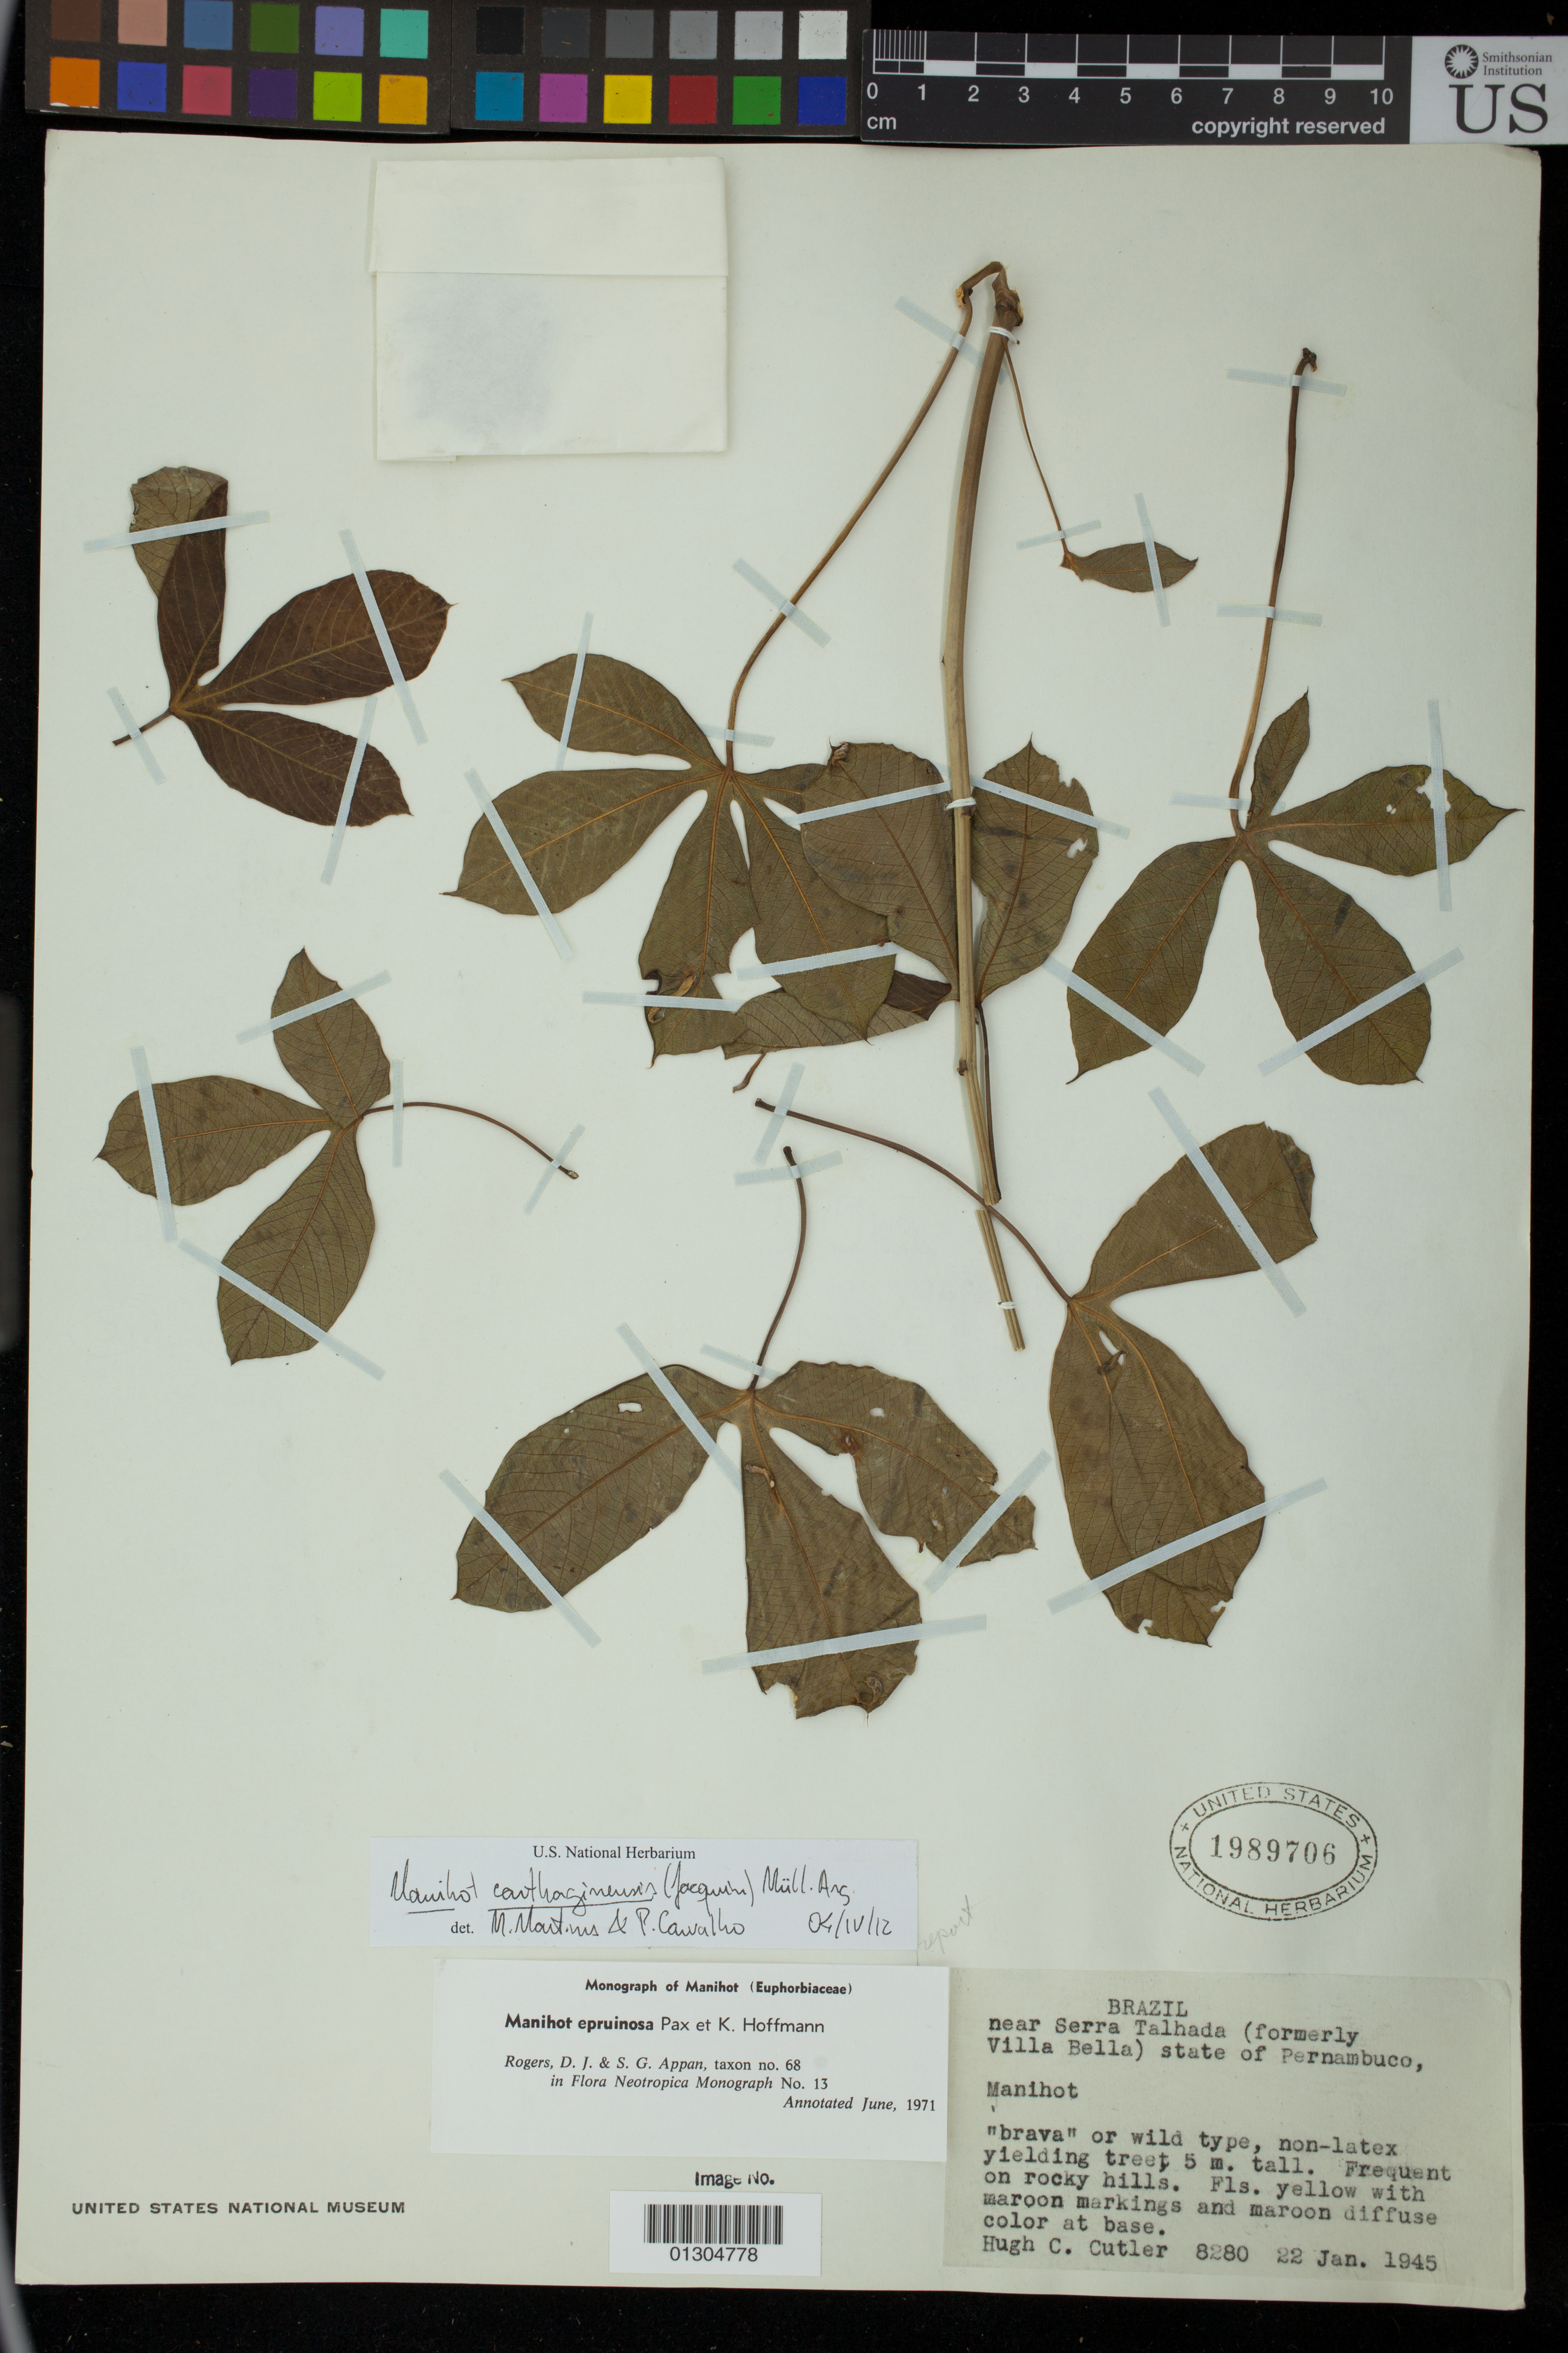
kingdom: Plantae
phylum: Tracheophyta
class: Magnoliopsida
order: Malpighiales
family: Euphorbiaceae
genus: Manihot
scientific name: Manihot carthagenensis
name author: (Jacq.) Müll. Arg.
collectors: H. C. Cutler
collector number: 8280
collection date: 1945-01-22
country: Brazil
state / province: Pernambuco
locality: near Serra Talhada (formerly Villa Bella)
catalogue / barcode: US 1989706